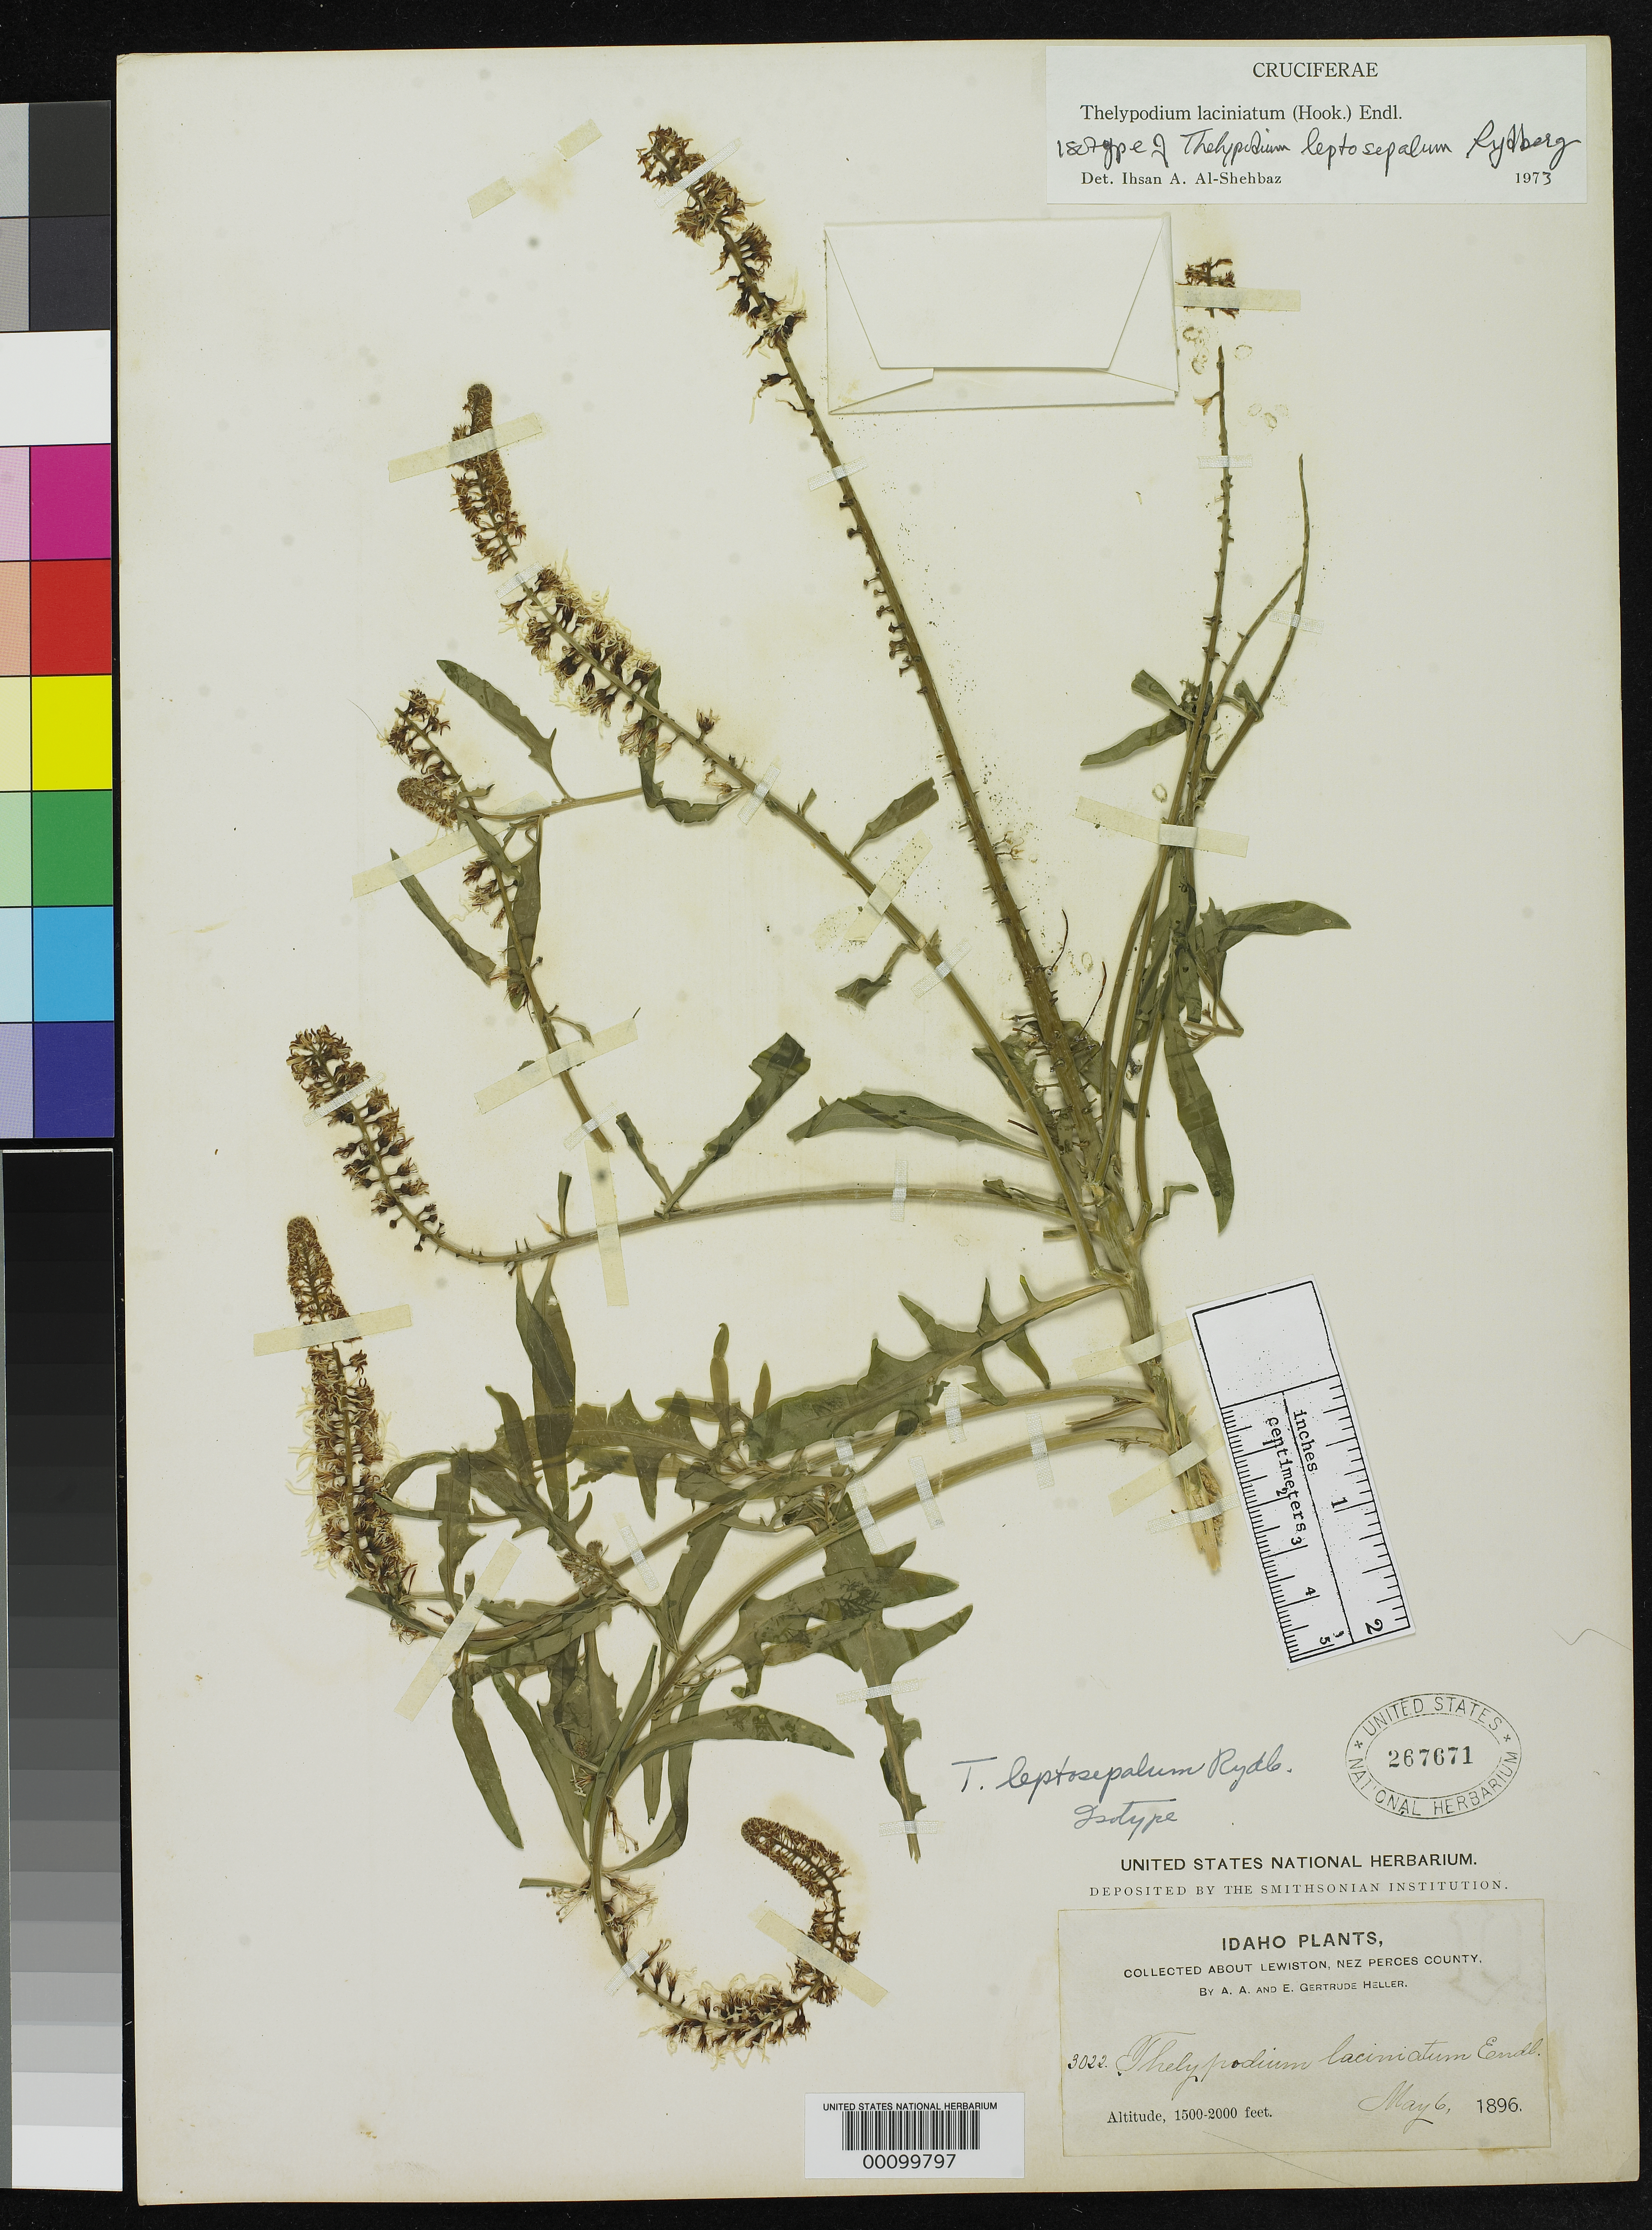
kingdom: Plantae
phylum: Tracheophyta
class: Magnoliopsida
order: Brassicales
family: Brassicaceae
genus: Thelypodium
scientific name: Thelypodium leptosepalum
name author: Rydb.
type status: Isotype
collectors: A. A. Heller & E. G. Heller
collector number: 3022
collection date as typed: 06 May 1896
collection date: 1896-05-06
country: United States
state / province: Idaho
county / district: Nez Perce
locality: Near Lewiston.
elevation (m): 457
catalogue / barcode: US 267671